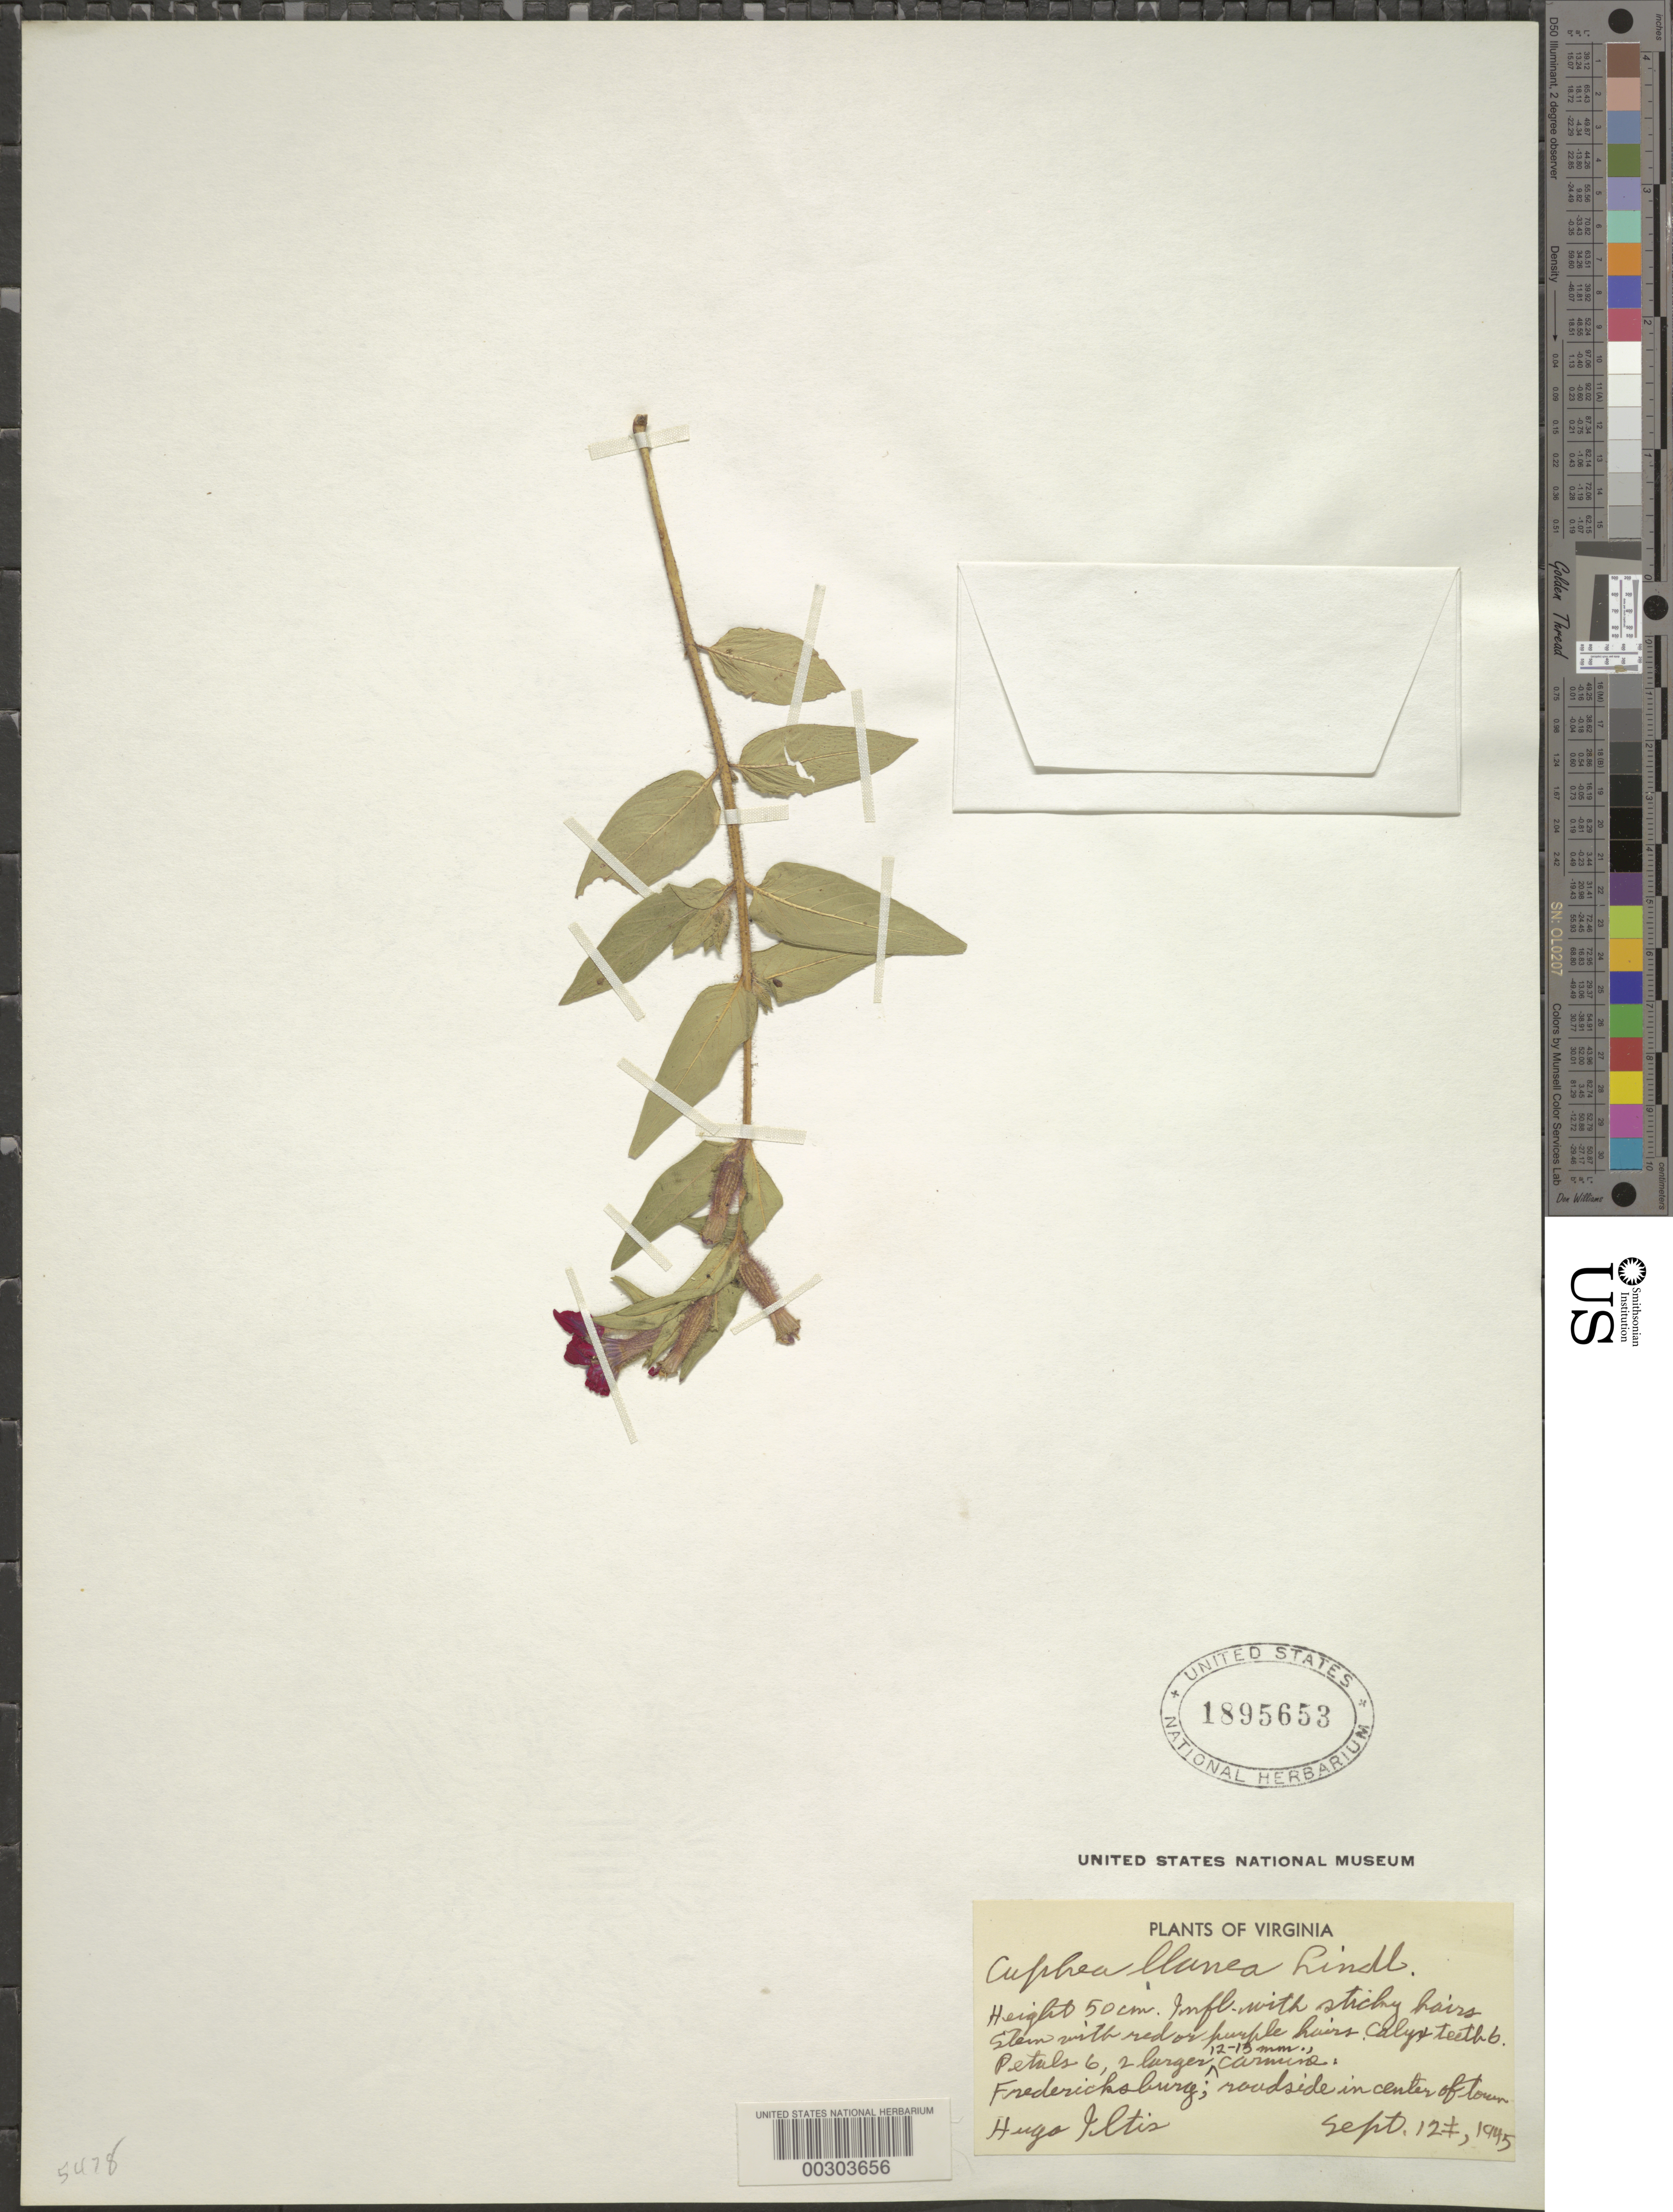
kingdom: Plantae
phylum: Tracheophyta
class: Magnoliopsida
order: Myrtales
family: Lythraceae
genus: Cuphea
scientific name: Cuphea llavea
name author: Lex.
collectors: H. H. Iltis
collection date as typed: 06 Sep 1945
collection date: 1945-09-06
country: United States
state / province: Virginia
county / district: City of Fredericksburg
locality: Fredericksburg, in center of town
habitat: Roadside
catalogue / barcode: US 1895653